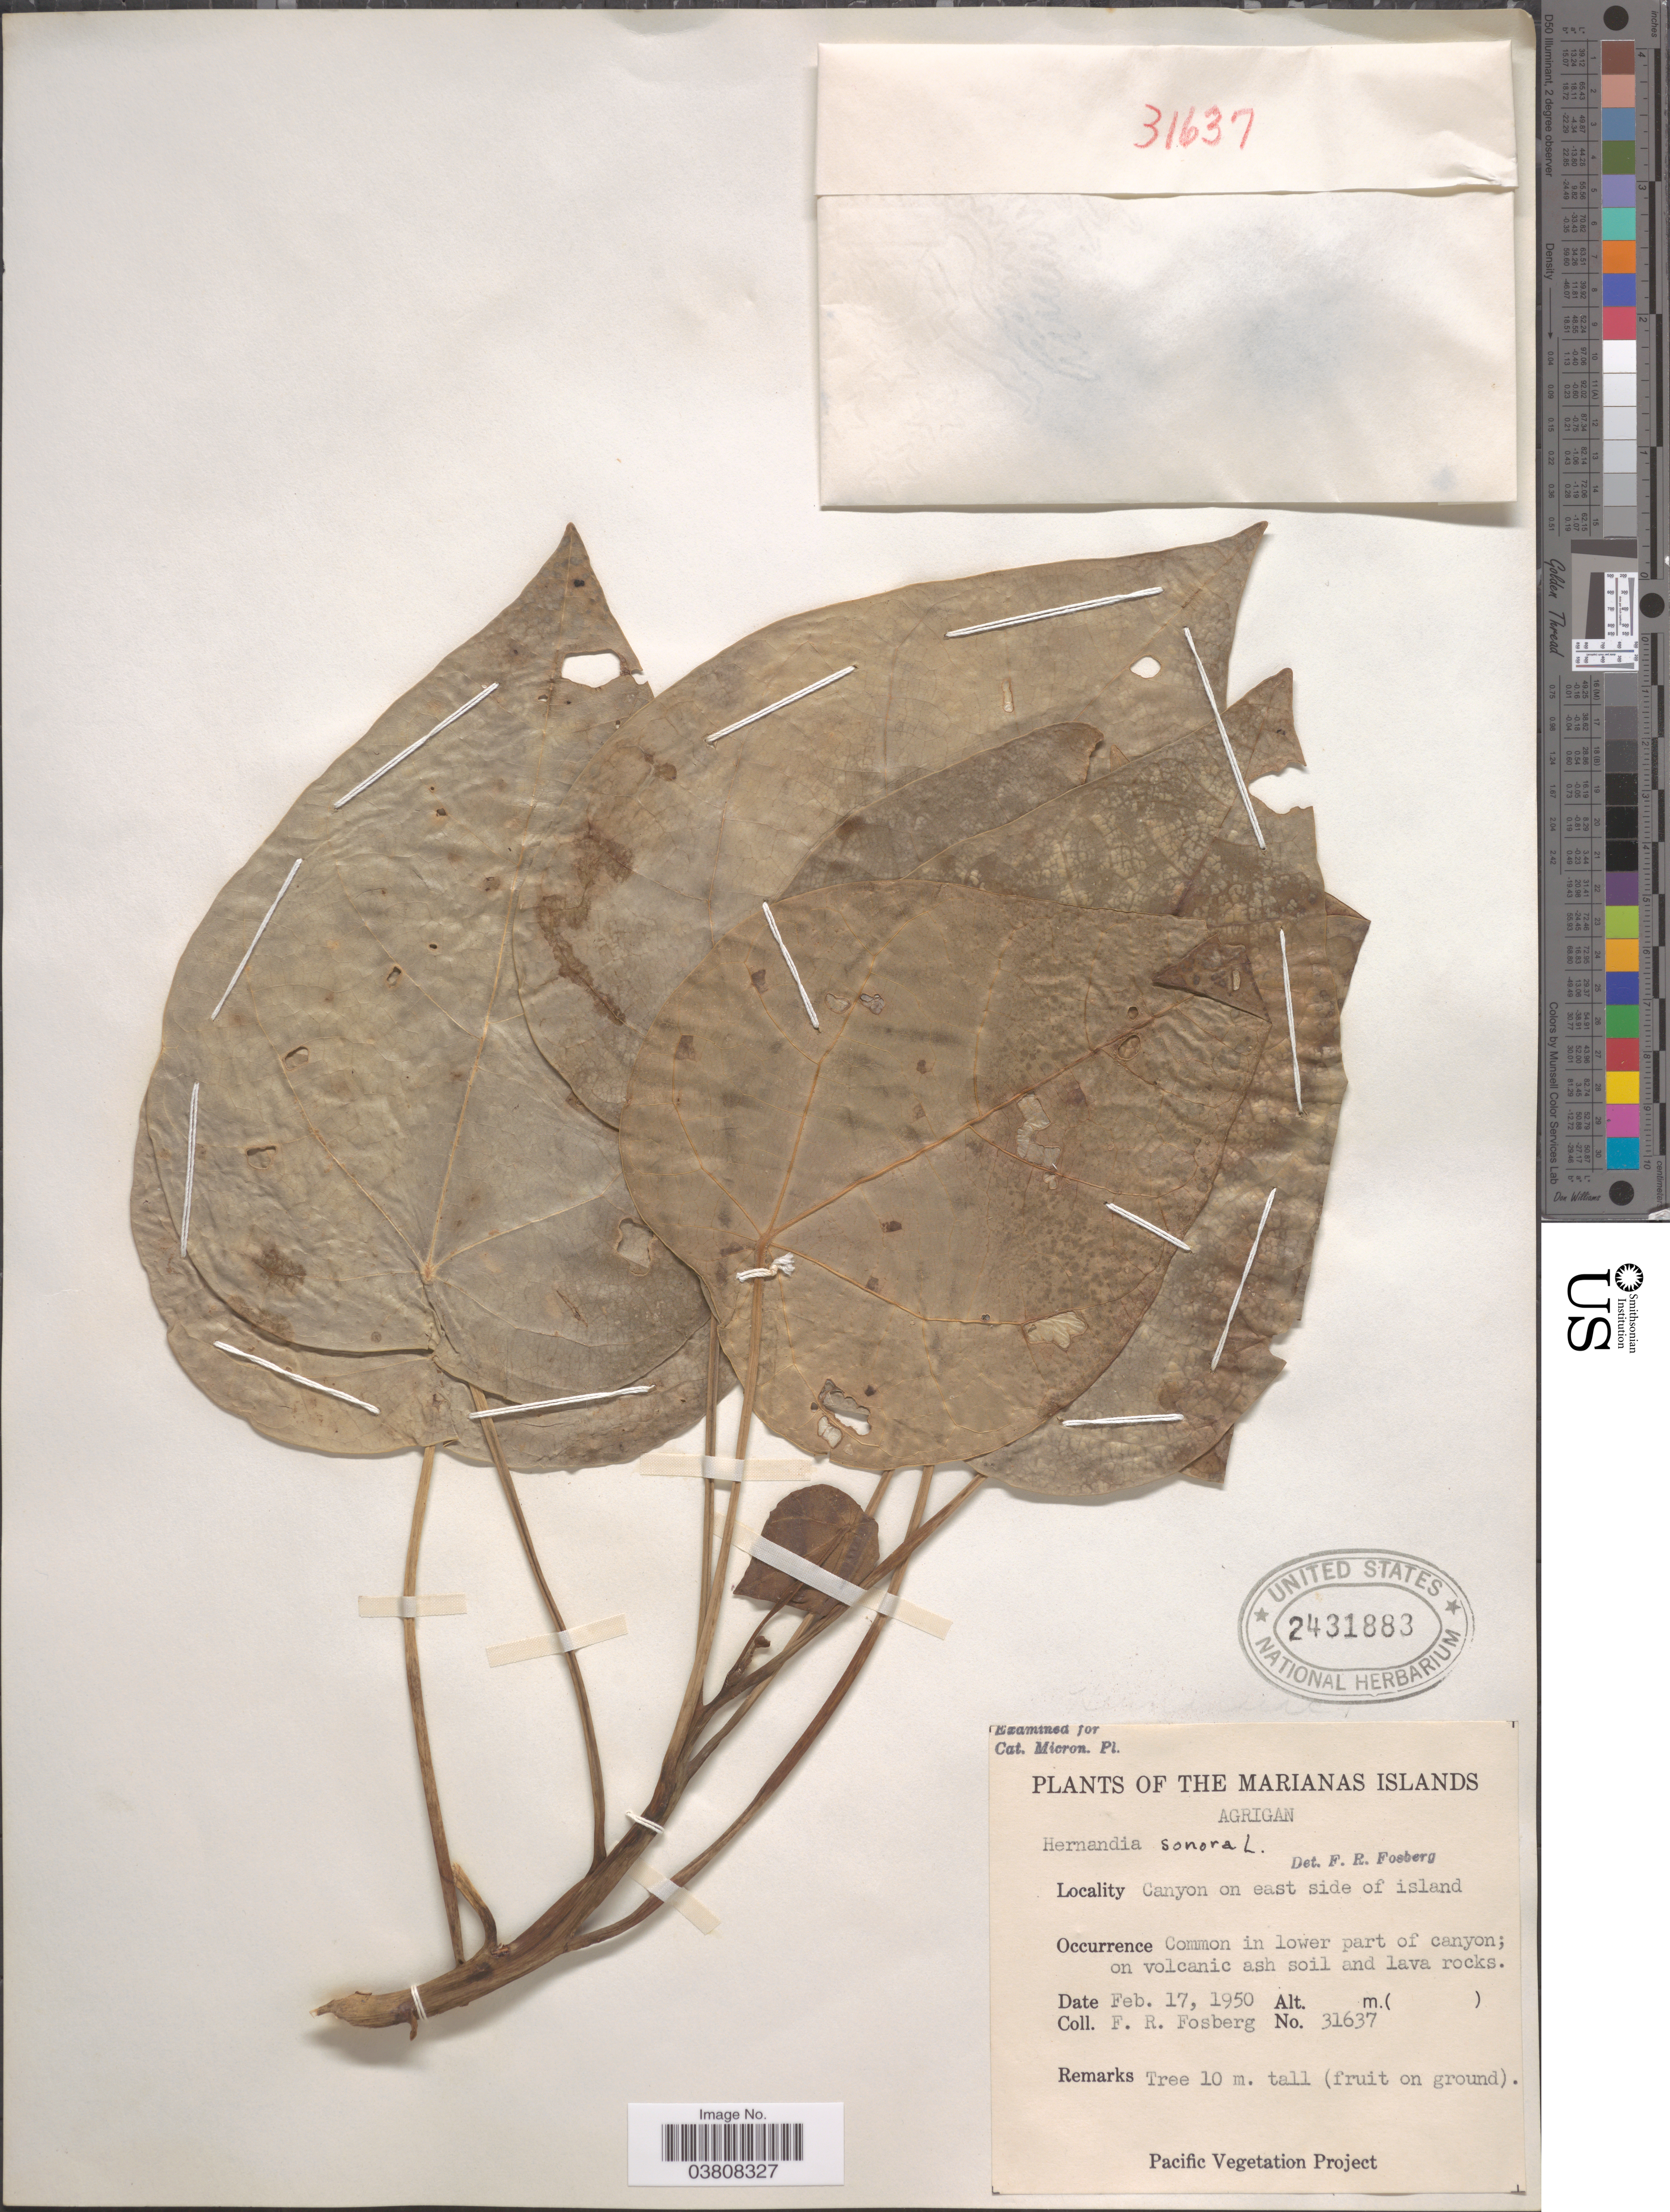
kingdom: Plantae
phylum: Tracheophyta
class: Magnoliopsida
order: Laurales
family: Hernandiaceae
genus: Hernandia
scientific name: Hernandia nymphaeifolia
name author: (C. Presl) Kubitzki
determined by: Strong, Mark T., (BOT), Smithsonian Institution - National Museum of Natural History (UNITED STATES)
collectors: F. R. Fosberg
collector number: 31637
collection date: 1950-02-17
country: Northern Mariana Islands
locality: The Marianas Islands. Agrigan. Canyon on east side of island.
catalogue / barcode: US 2431883